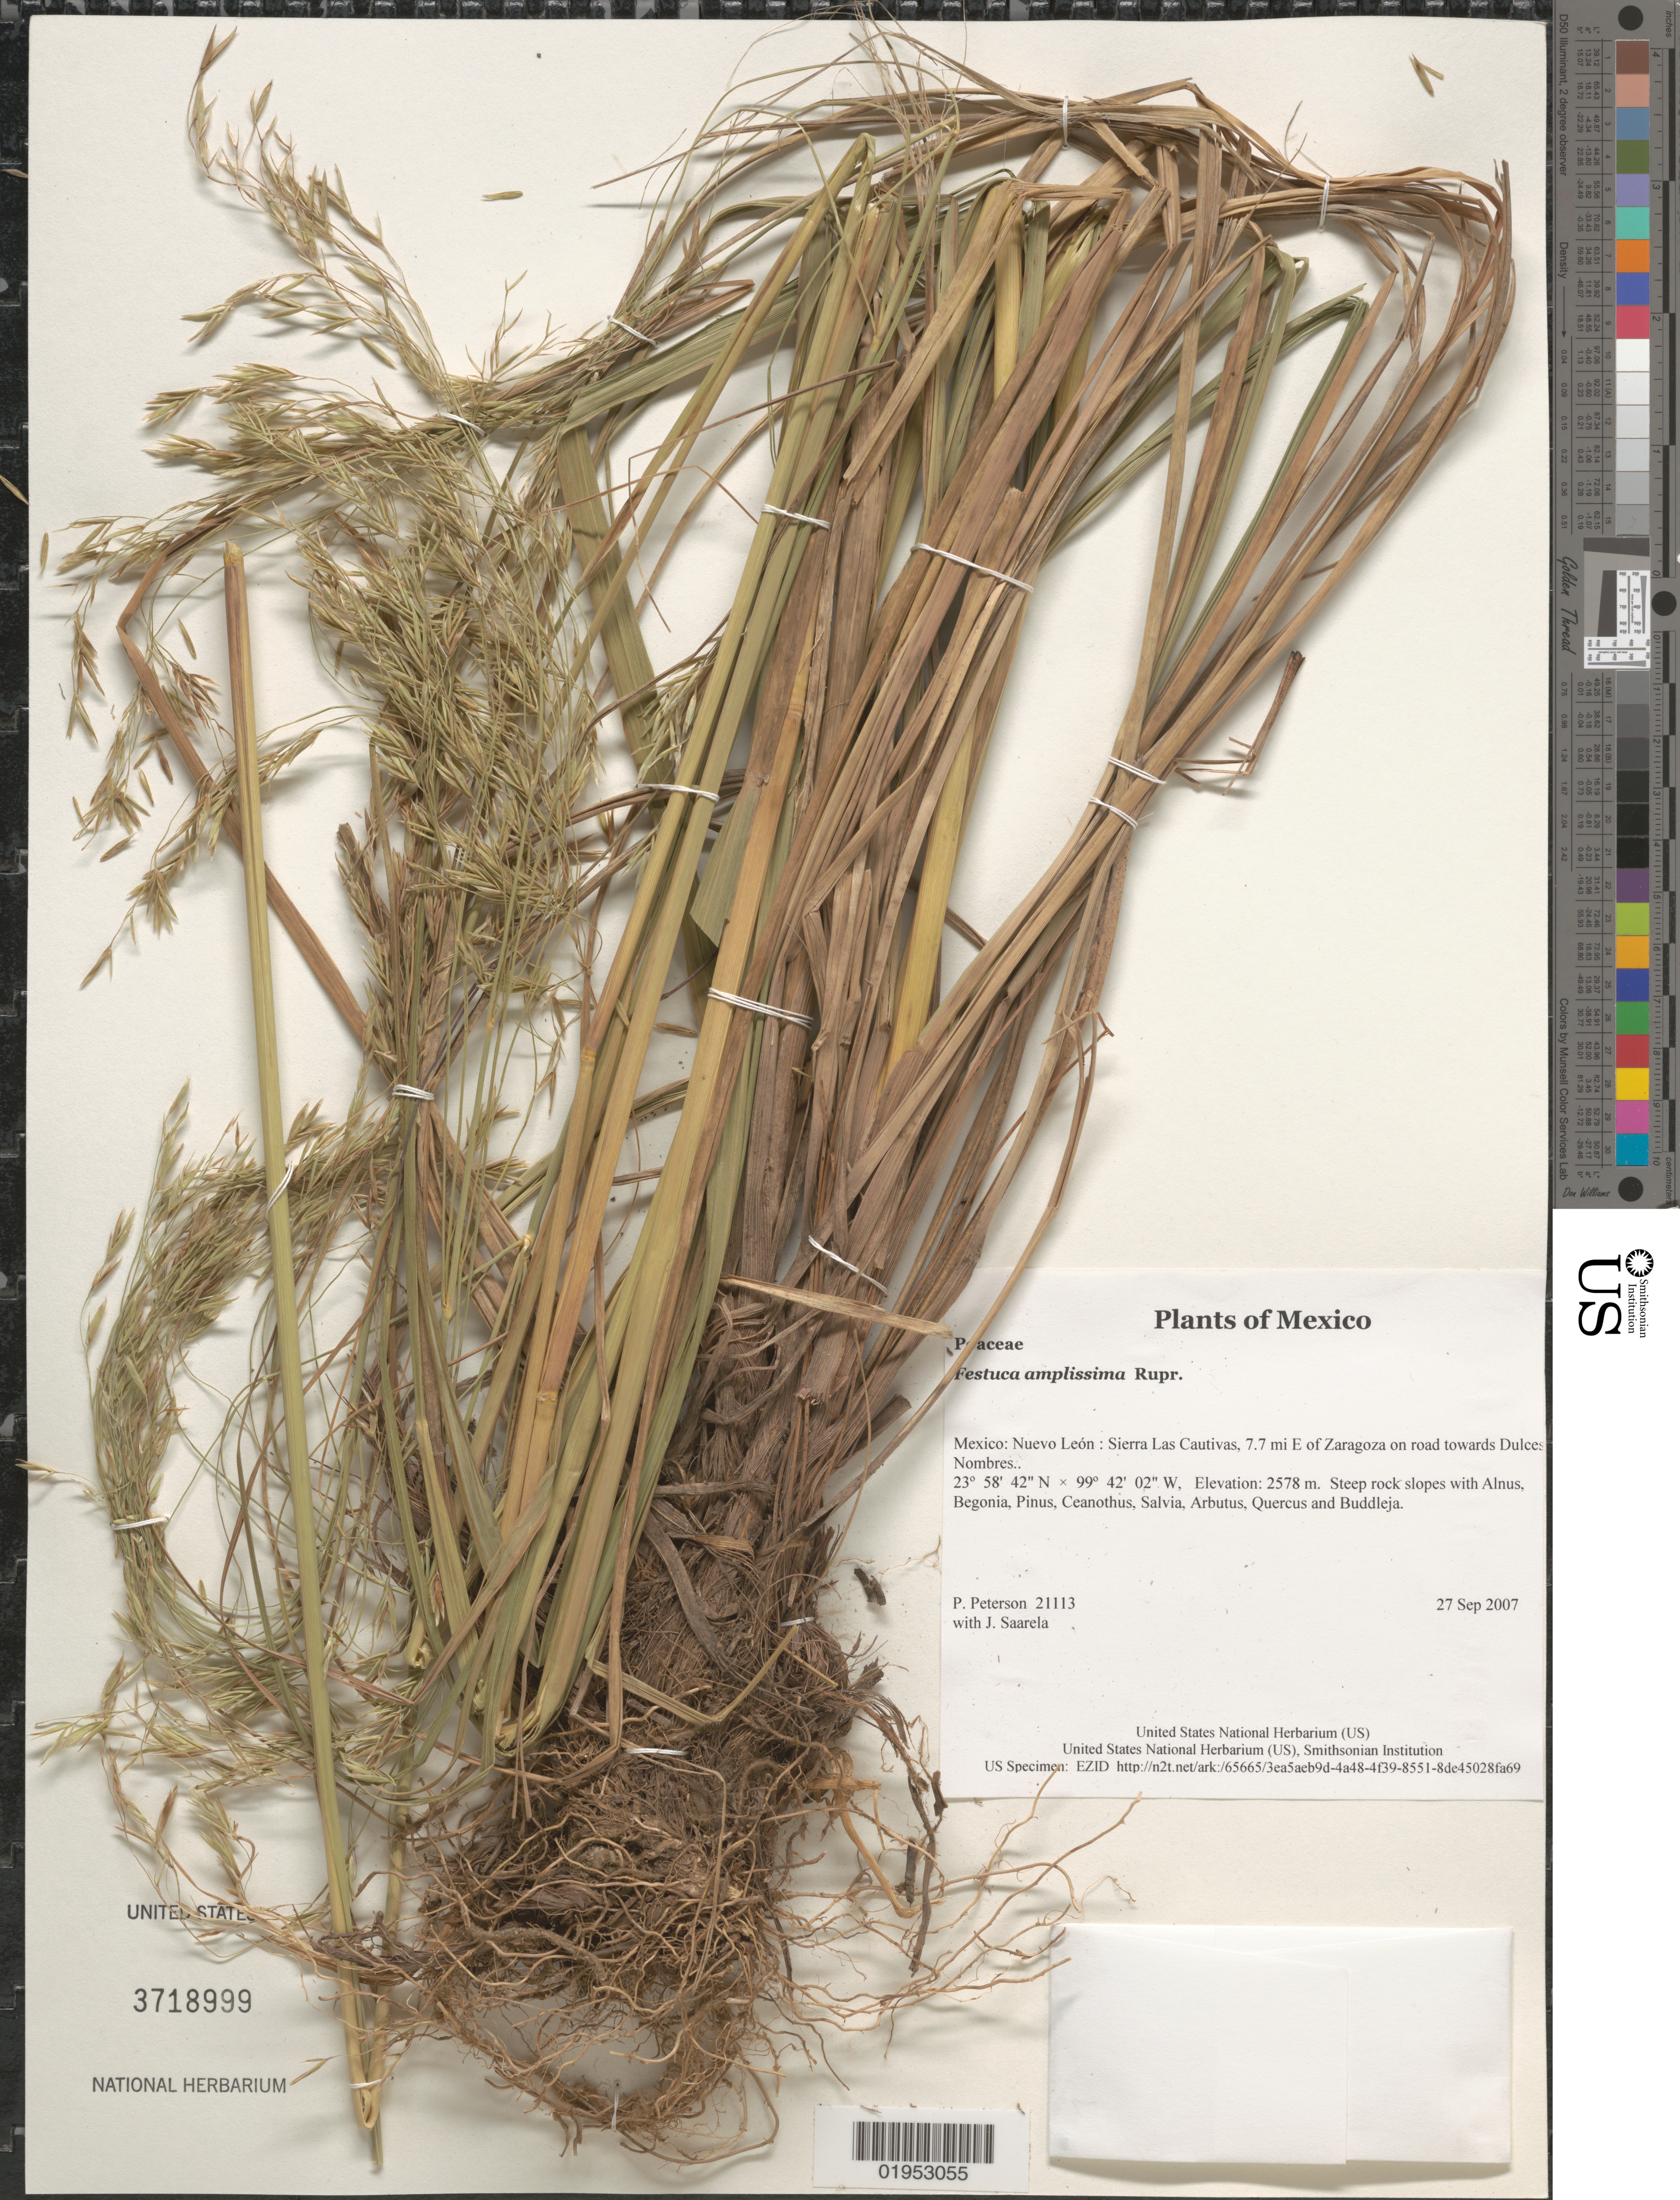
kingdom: Plantae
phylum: Tracheophyta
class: Liliopsida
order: Poales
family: Poaceae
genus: Festuca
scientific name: Festuca amplissima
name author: Rupr.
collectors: P. M. Peterson & J. Saarela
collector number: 21113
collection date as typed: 27 Sep 2007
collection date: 2007-09-27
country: Mexico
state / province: Nuevo León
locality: Sierra Las Cautivas, 7.7 mi E of Zaragoza on road towards Dulces Nombres..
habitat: Steep rock slopes with Alnus, Begonia, Pinus, Ceanothus, Salvia, Arbutus, Quercus and Buddleja.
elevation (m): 2578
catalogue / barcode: US 3718999